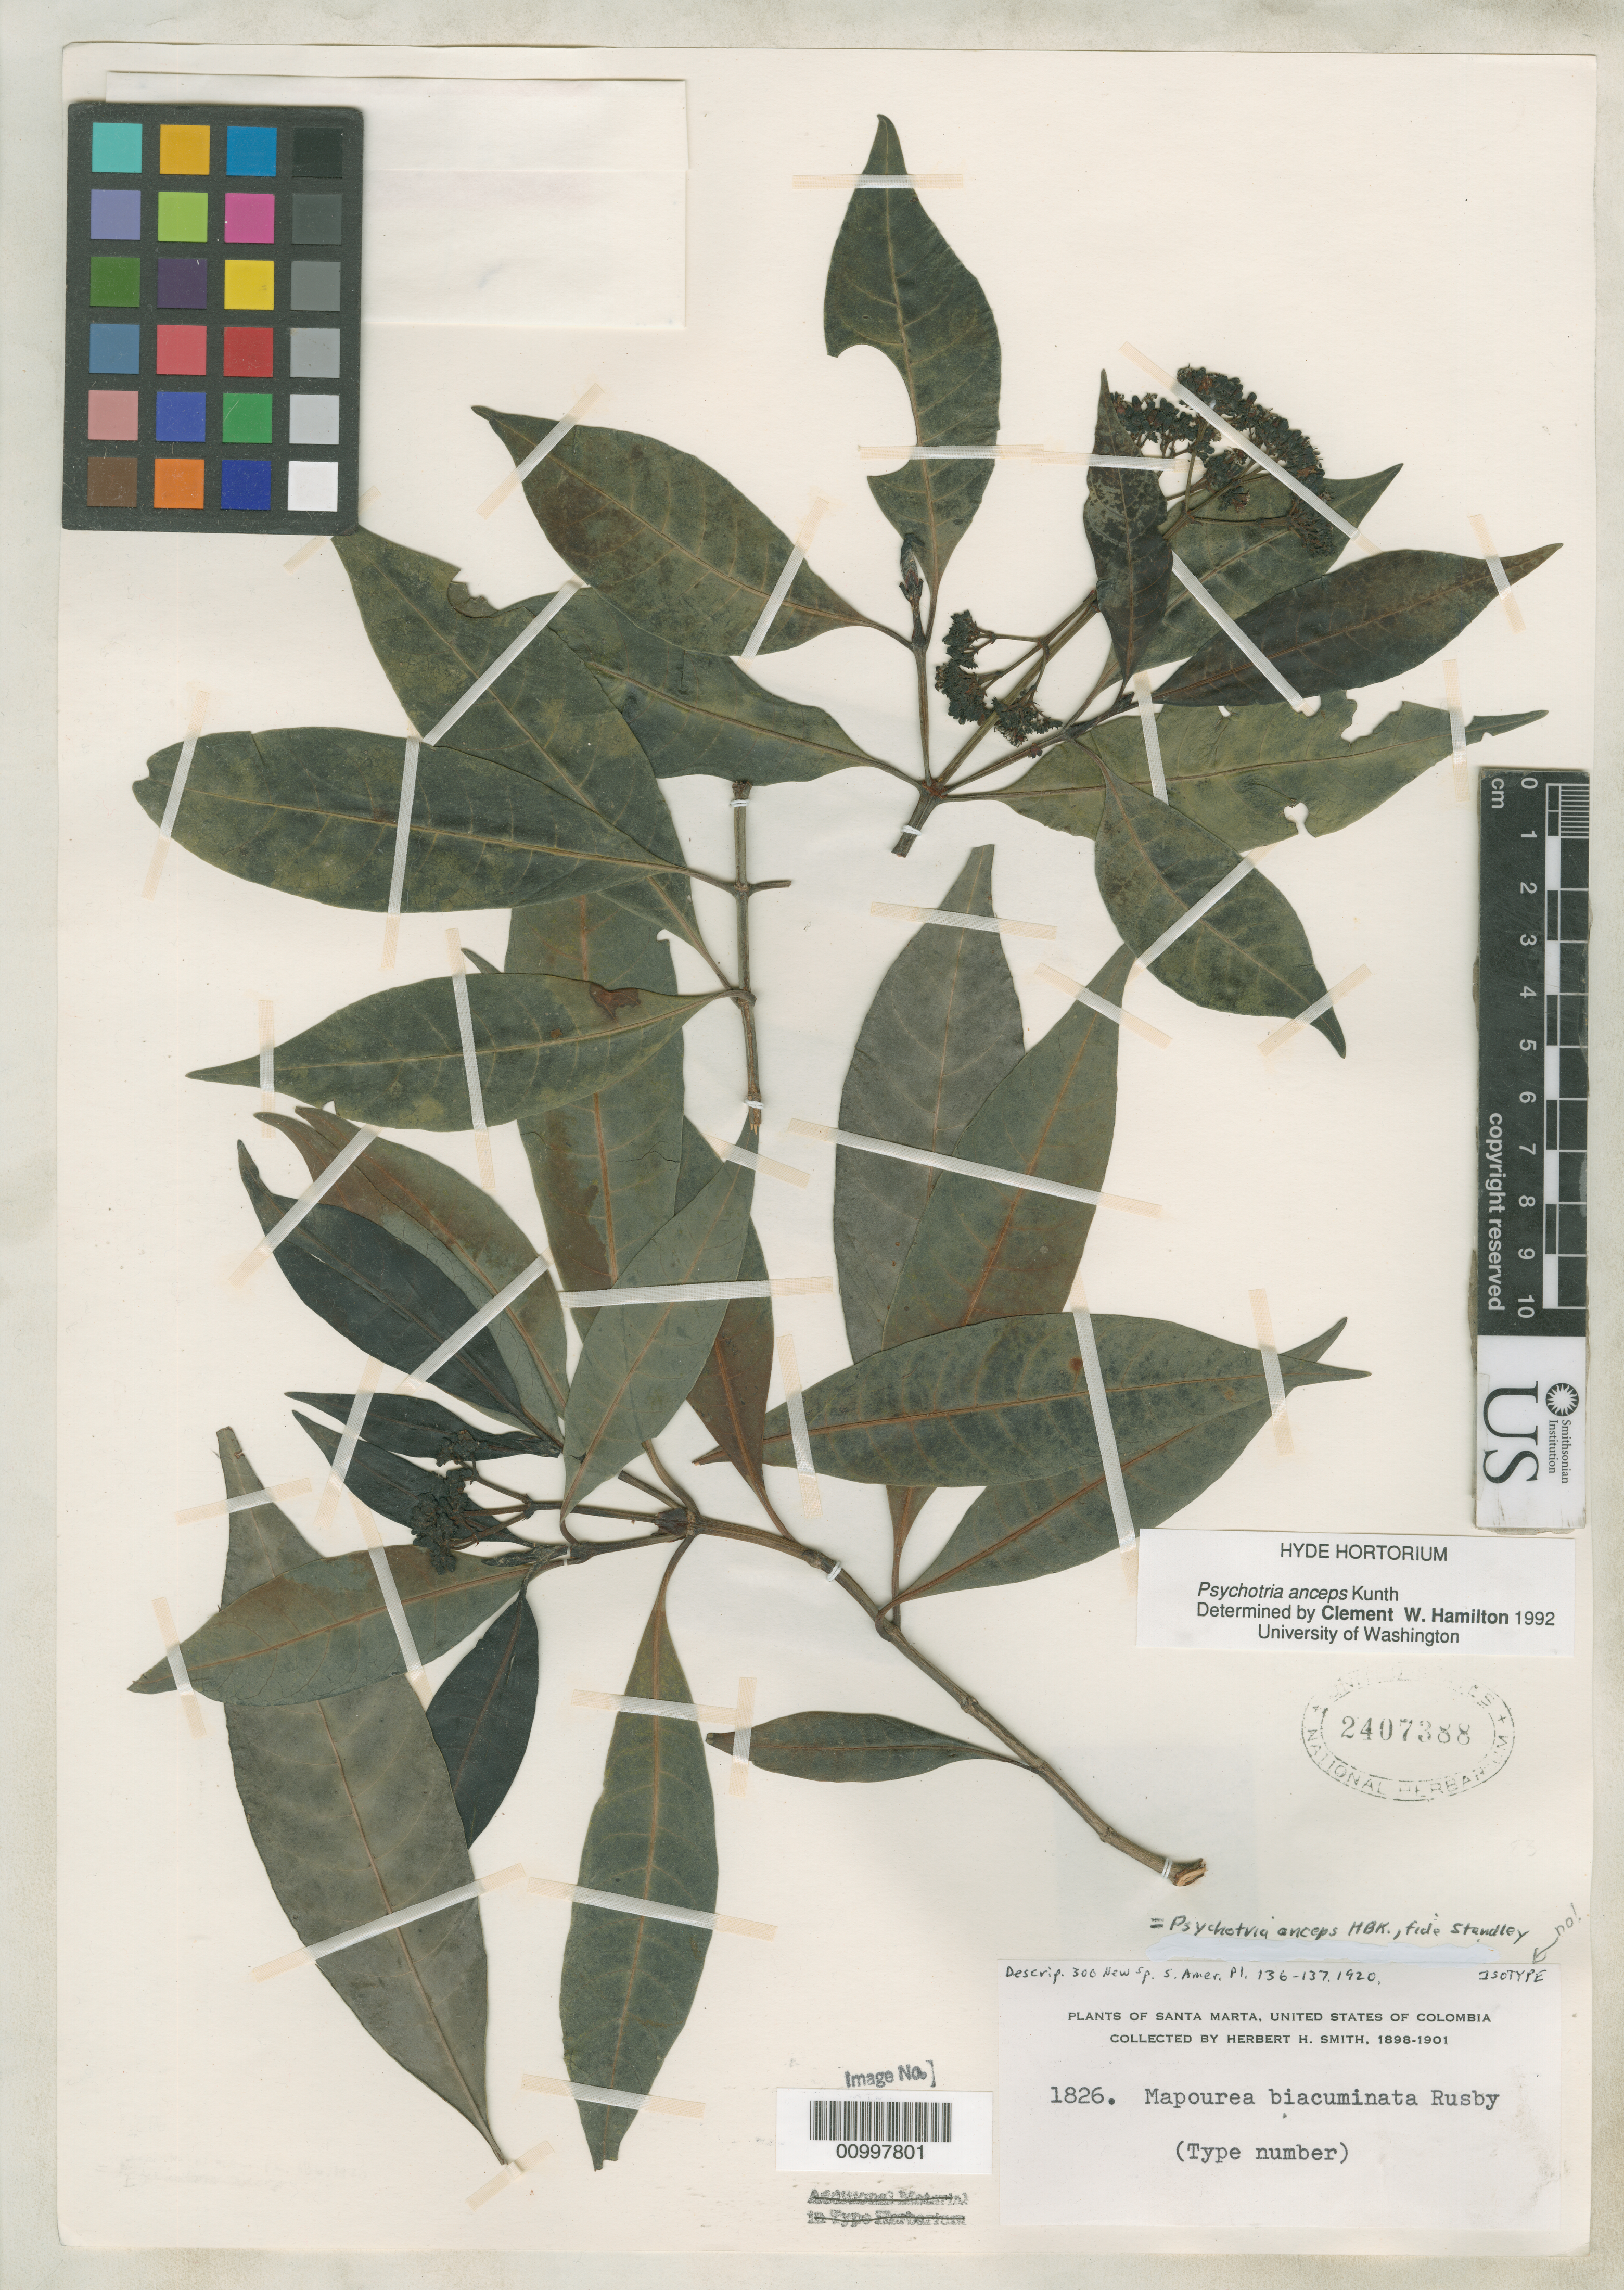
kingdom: Plantae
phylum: Tracheophyta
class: Magnoliopsida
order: Gentianales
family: Rubiaceae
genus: Mapouria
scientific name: Mapouria biacuminata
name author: Rusby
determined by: Hamilton, C. W.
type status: Syntype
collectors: Herbert H. Smith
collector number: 1826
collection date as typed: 1898-1901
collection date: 1898/1901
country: Colombia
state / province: Magdalena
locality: Santa Marta.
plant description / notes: Protologue cites two collection localities and dates.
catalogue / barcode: US 2407388